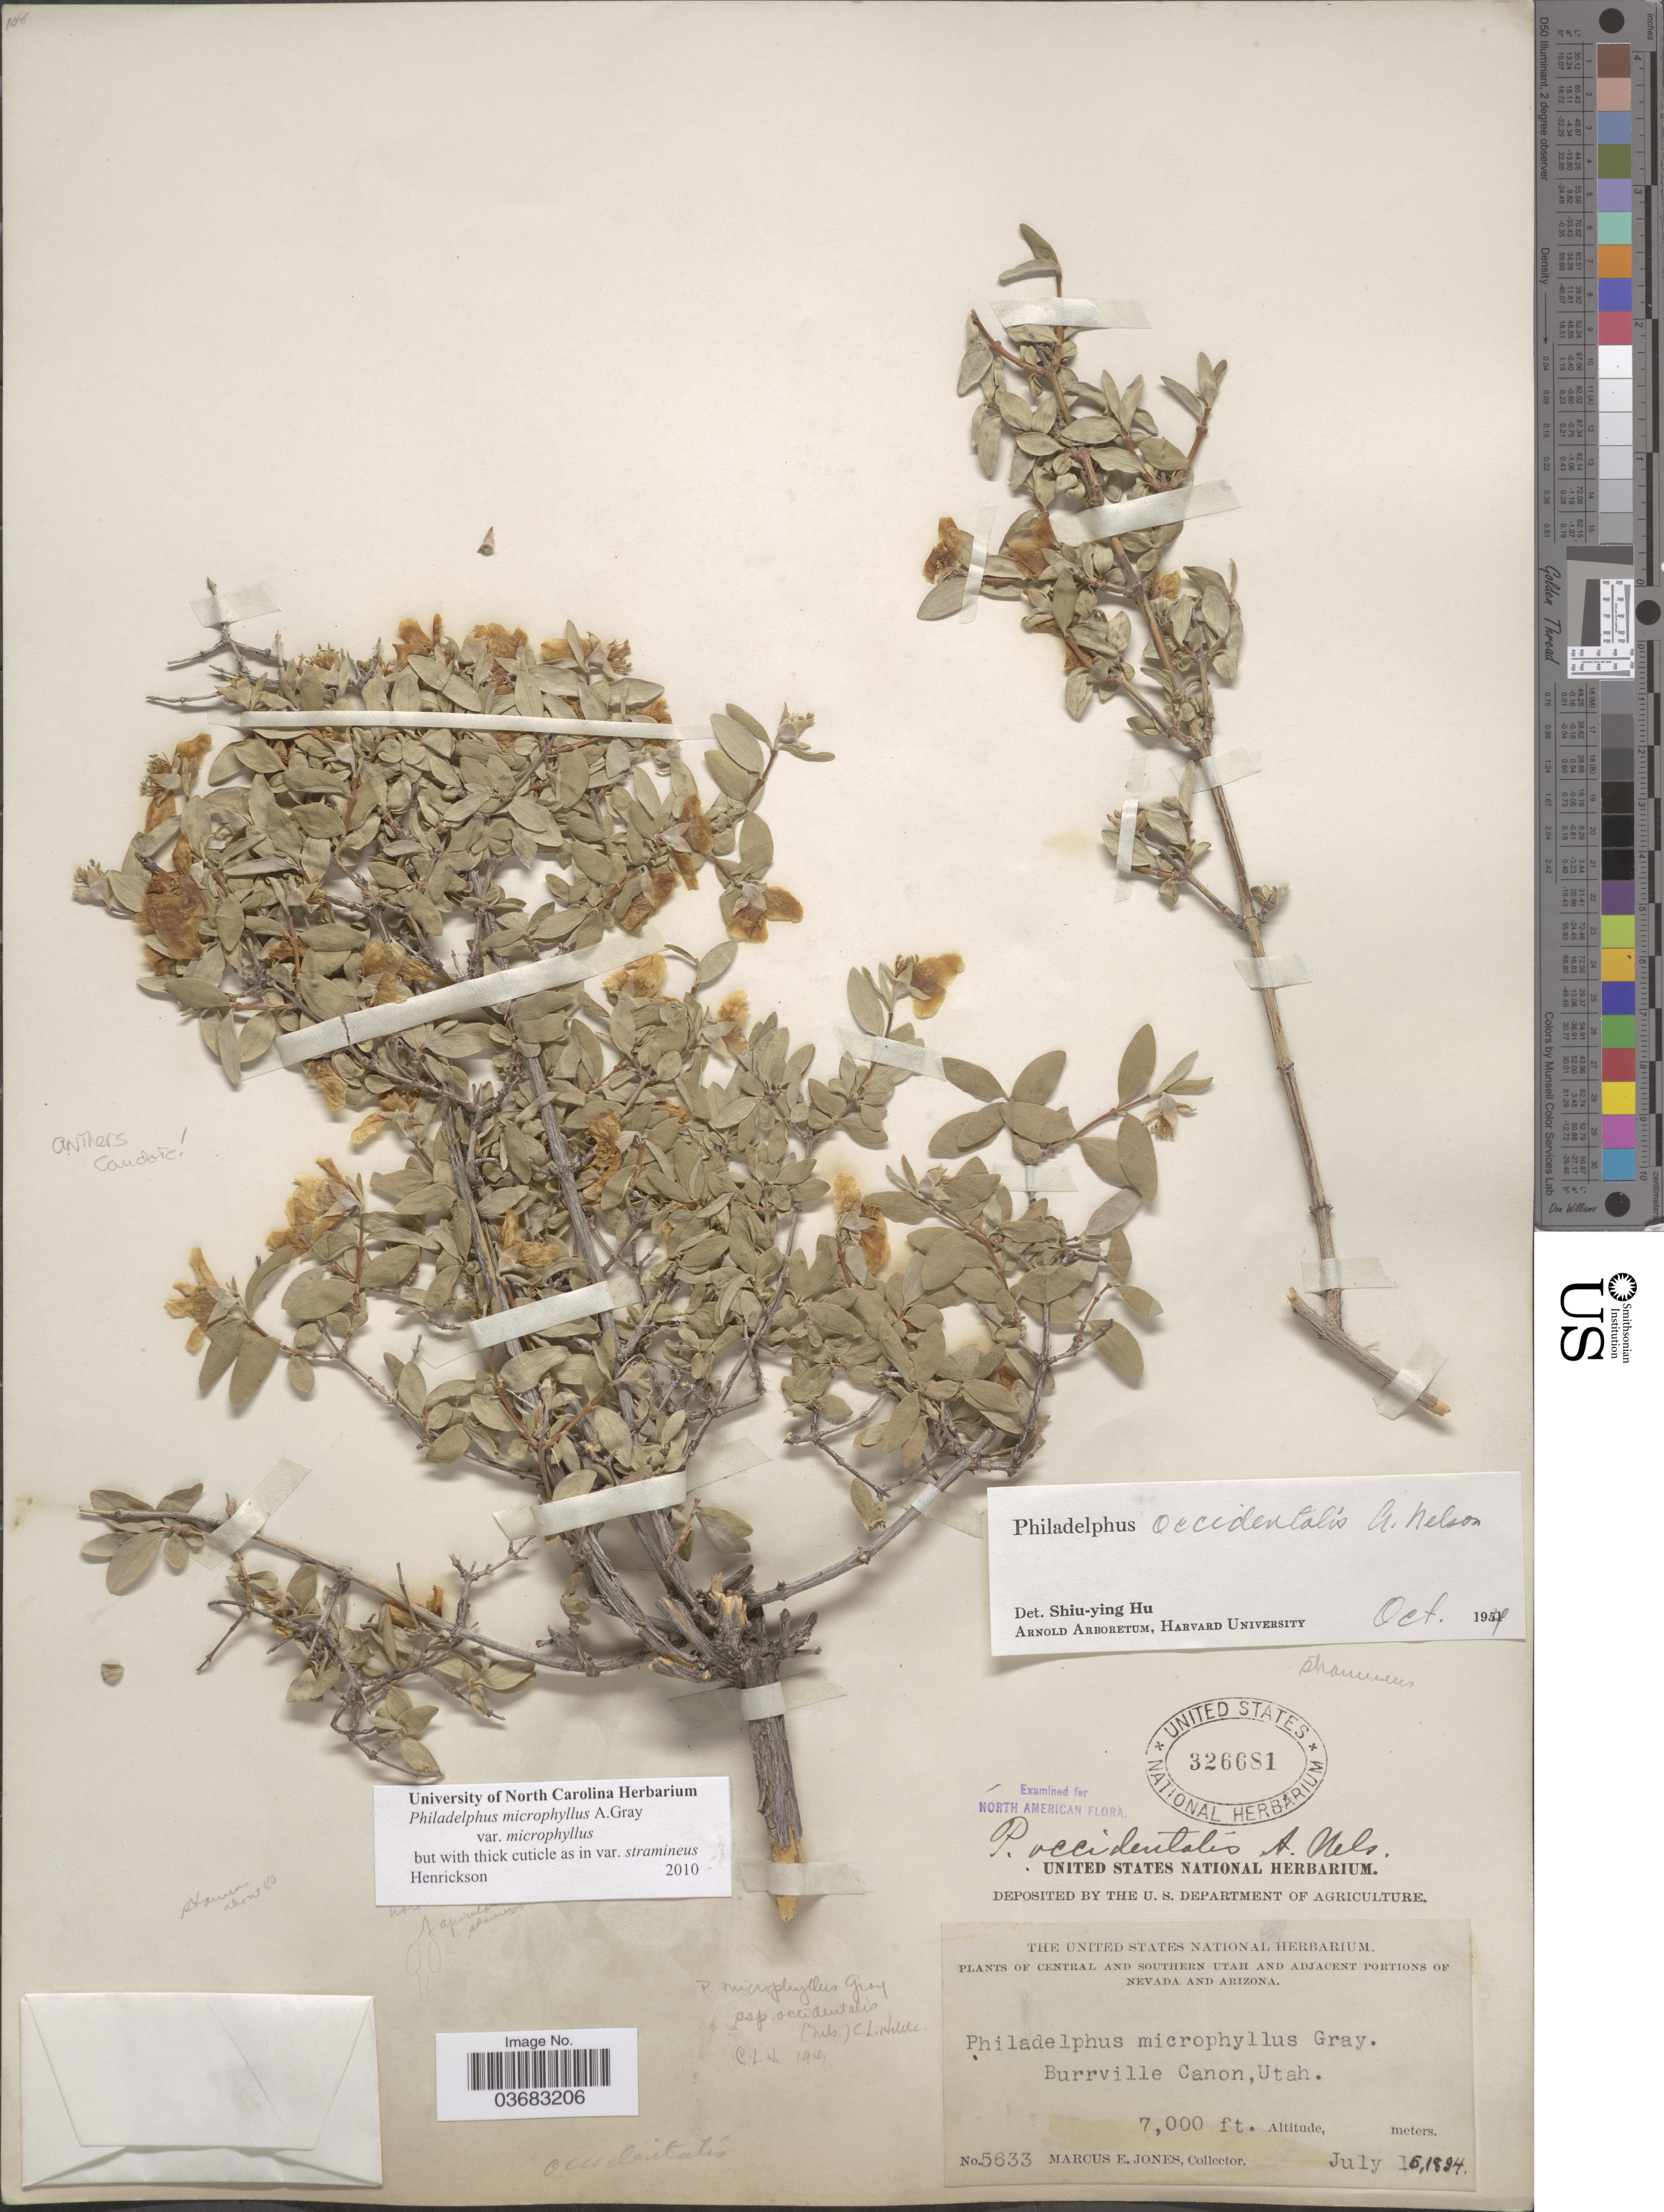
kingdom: Plantae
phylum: Tracheophyta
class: Magnoliopsida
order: Cornales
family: Hydrangeaceae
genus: Philadelphus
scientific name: Philadelphus microphyllus var. microphyllus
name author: A. Gray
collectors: M. E. Jones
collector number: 5633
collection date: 1894-07-16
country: United States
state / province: Utah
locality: Central and southern Utah. Burrville Canon.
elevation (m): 2134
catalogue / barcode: US 326681